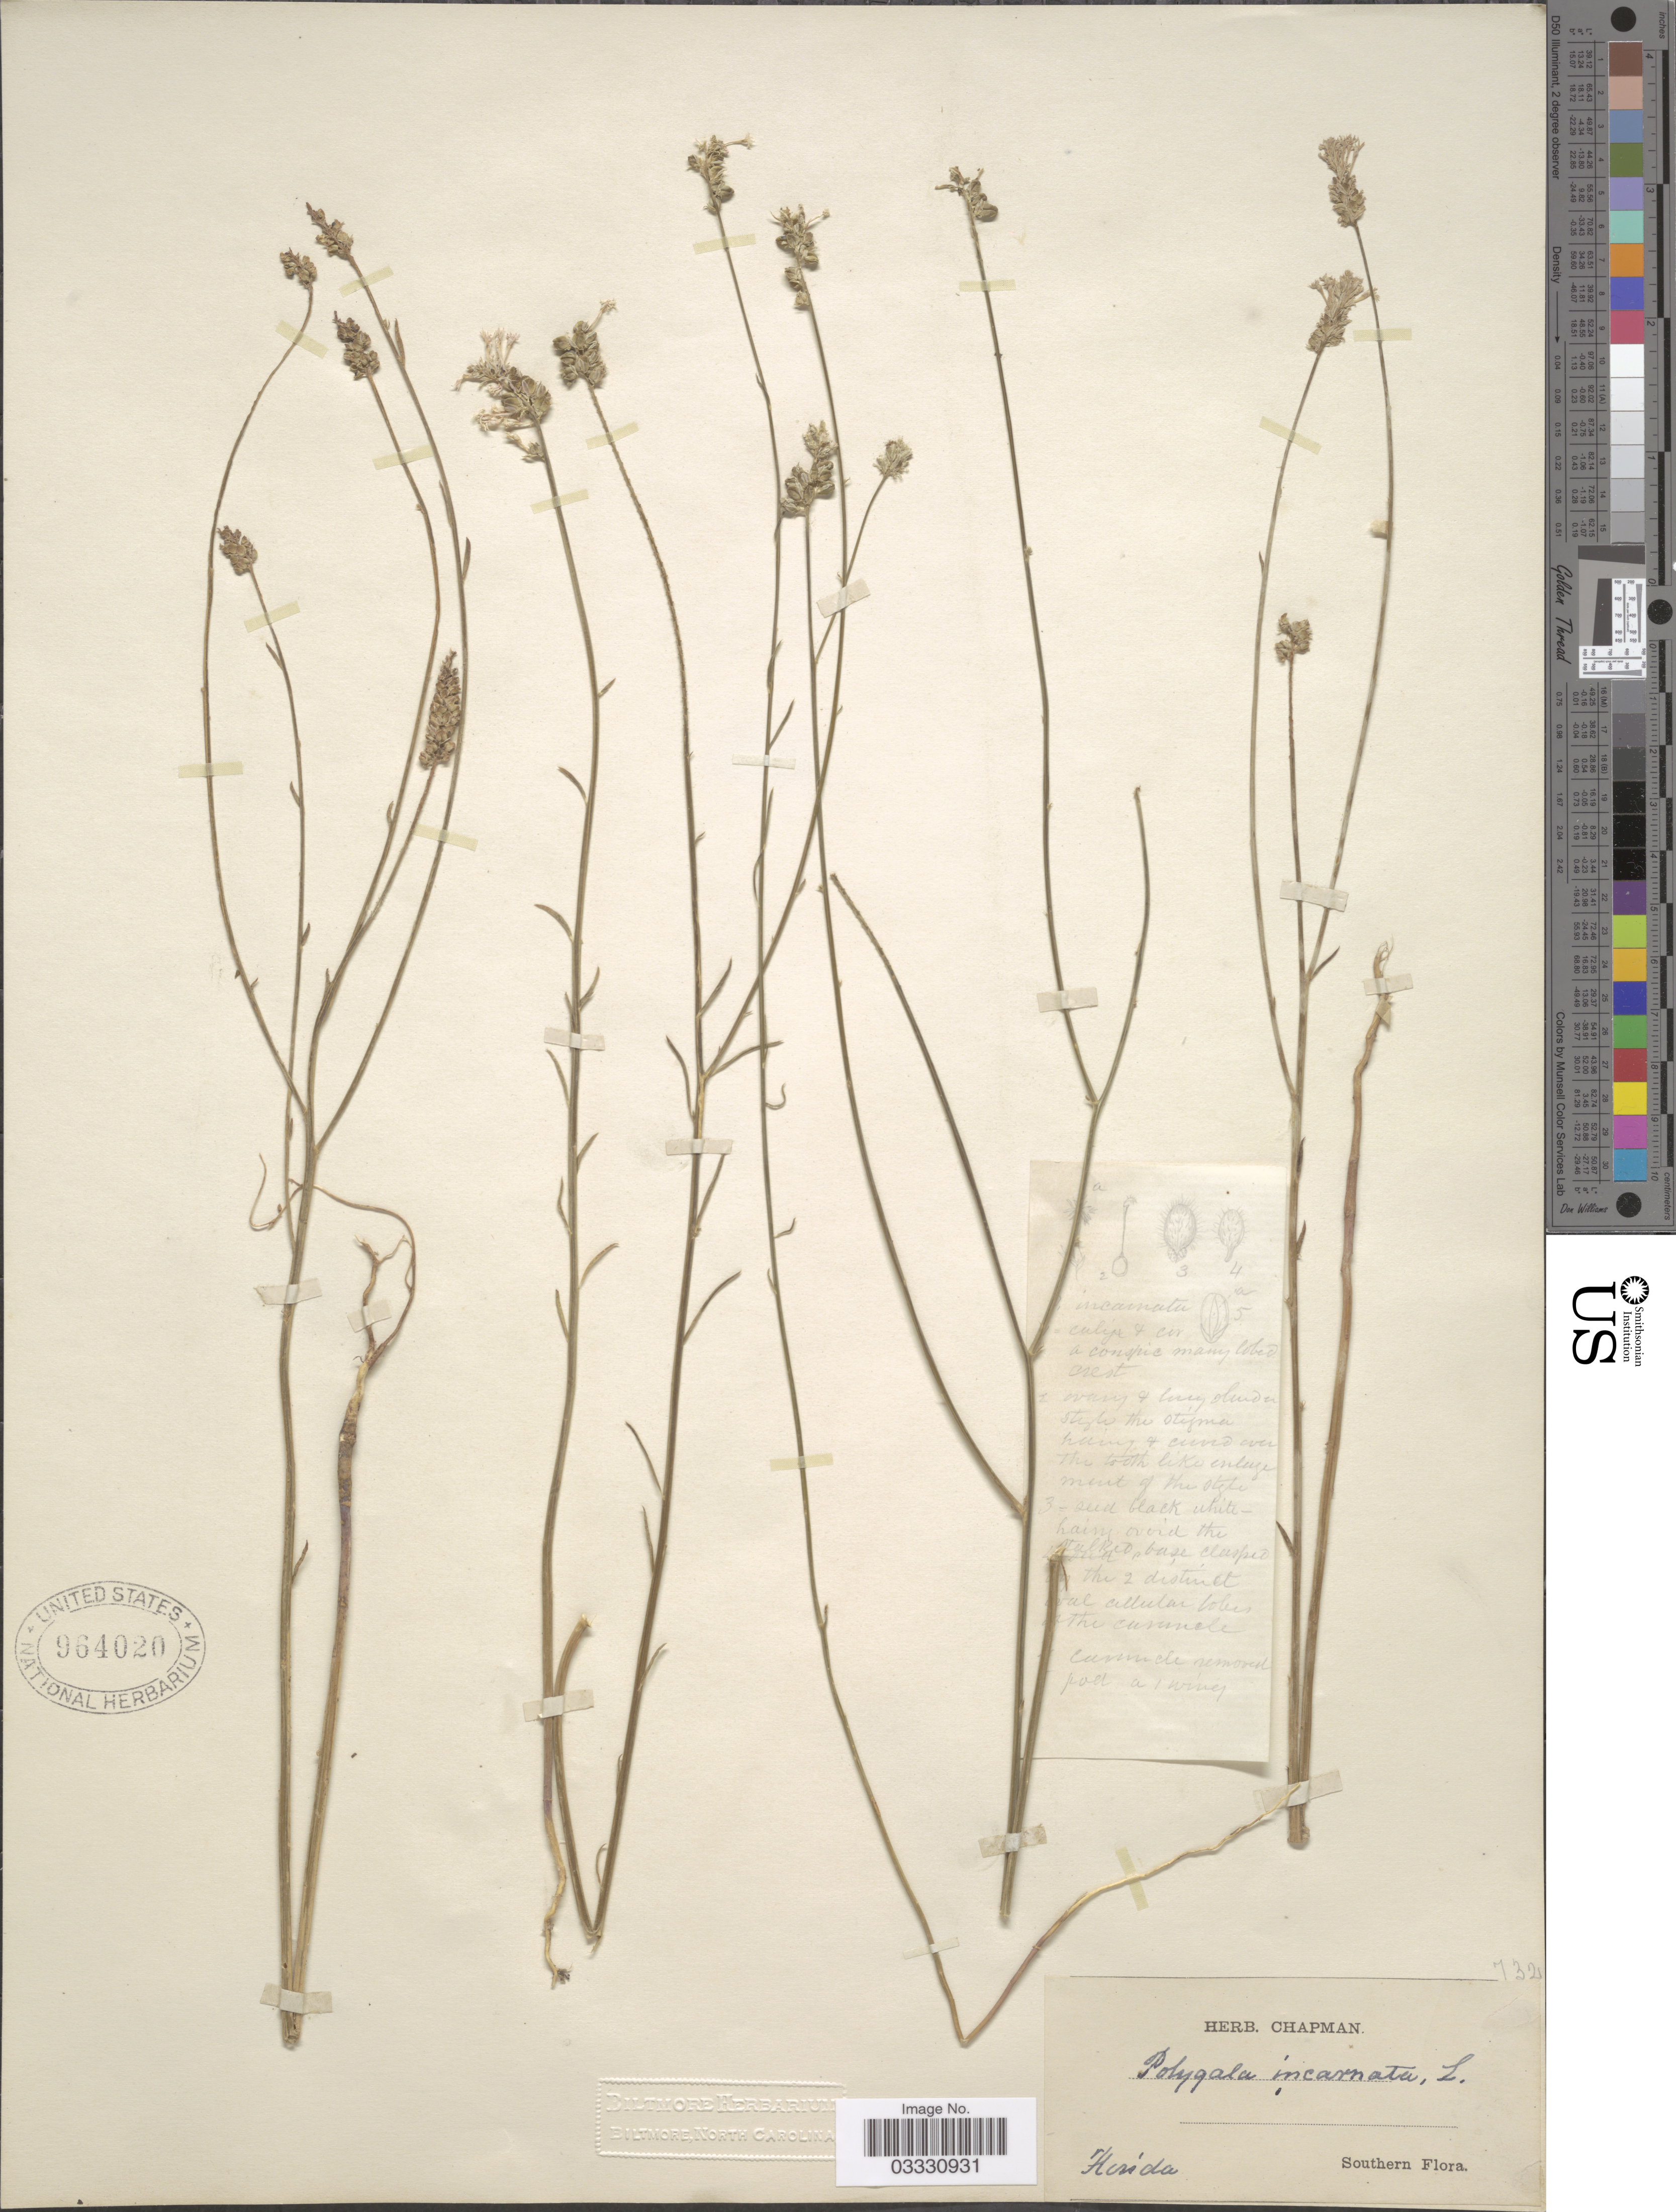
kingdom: Plantae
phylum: Tracheophyta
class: Magnoliopsida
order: Fabales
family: Polygalaceae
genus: Polygala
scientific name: Polygala incarnata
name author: L.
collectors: ex herb. Chapman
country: United States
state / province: Florida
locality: Southern.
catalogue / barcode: US 964020